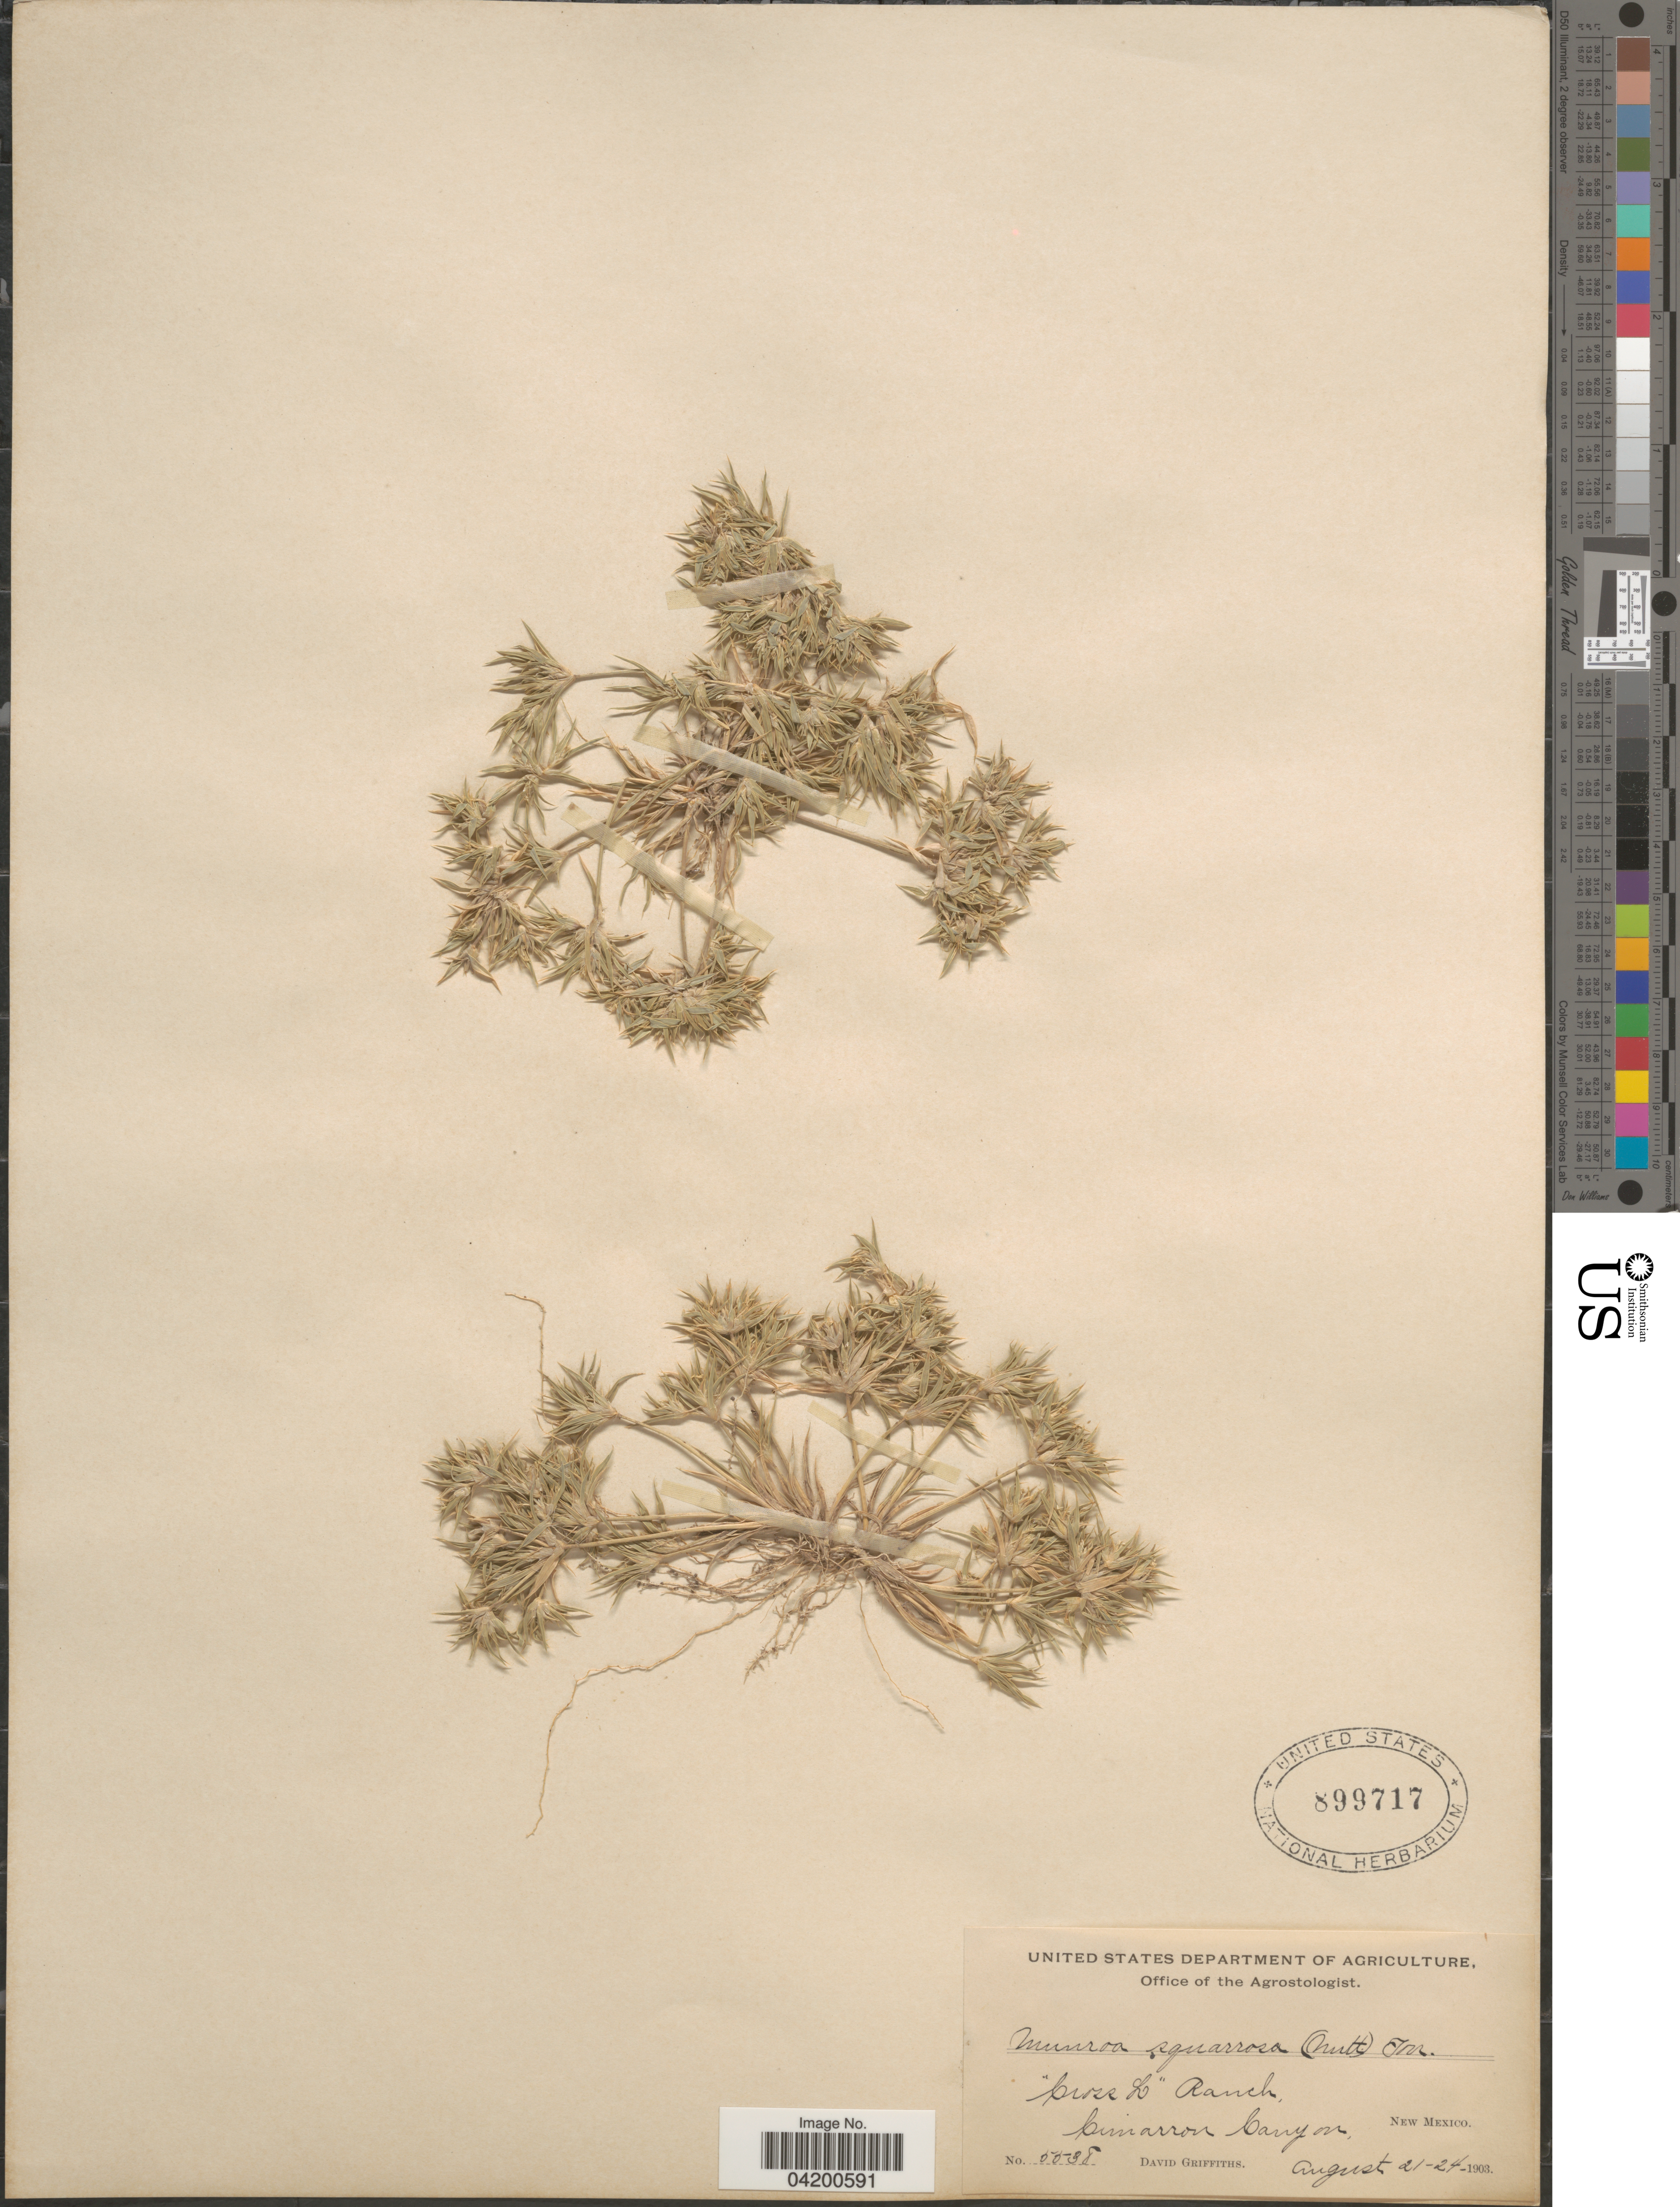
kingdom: Plantae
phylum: Tracheophyta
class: Liliopsida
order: Poales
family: Poaceae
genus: Munroa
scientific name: Munroa squarrosa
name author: (Nutt.) Torr.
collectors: D. Griffiths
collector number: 5538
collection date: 1903-08-21/1903-08-24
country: United States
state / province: New Mexico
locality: Cross L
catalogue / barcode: US 899717